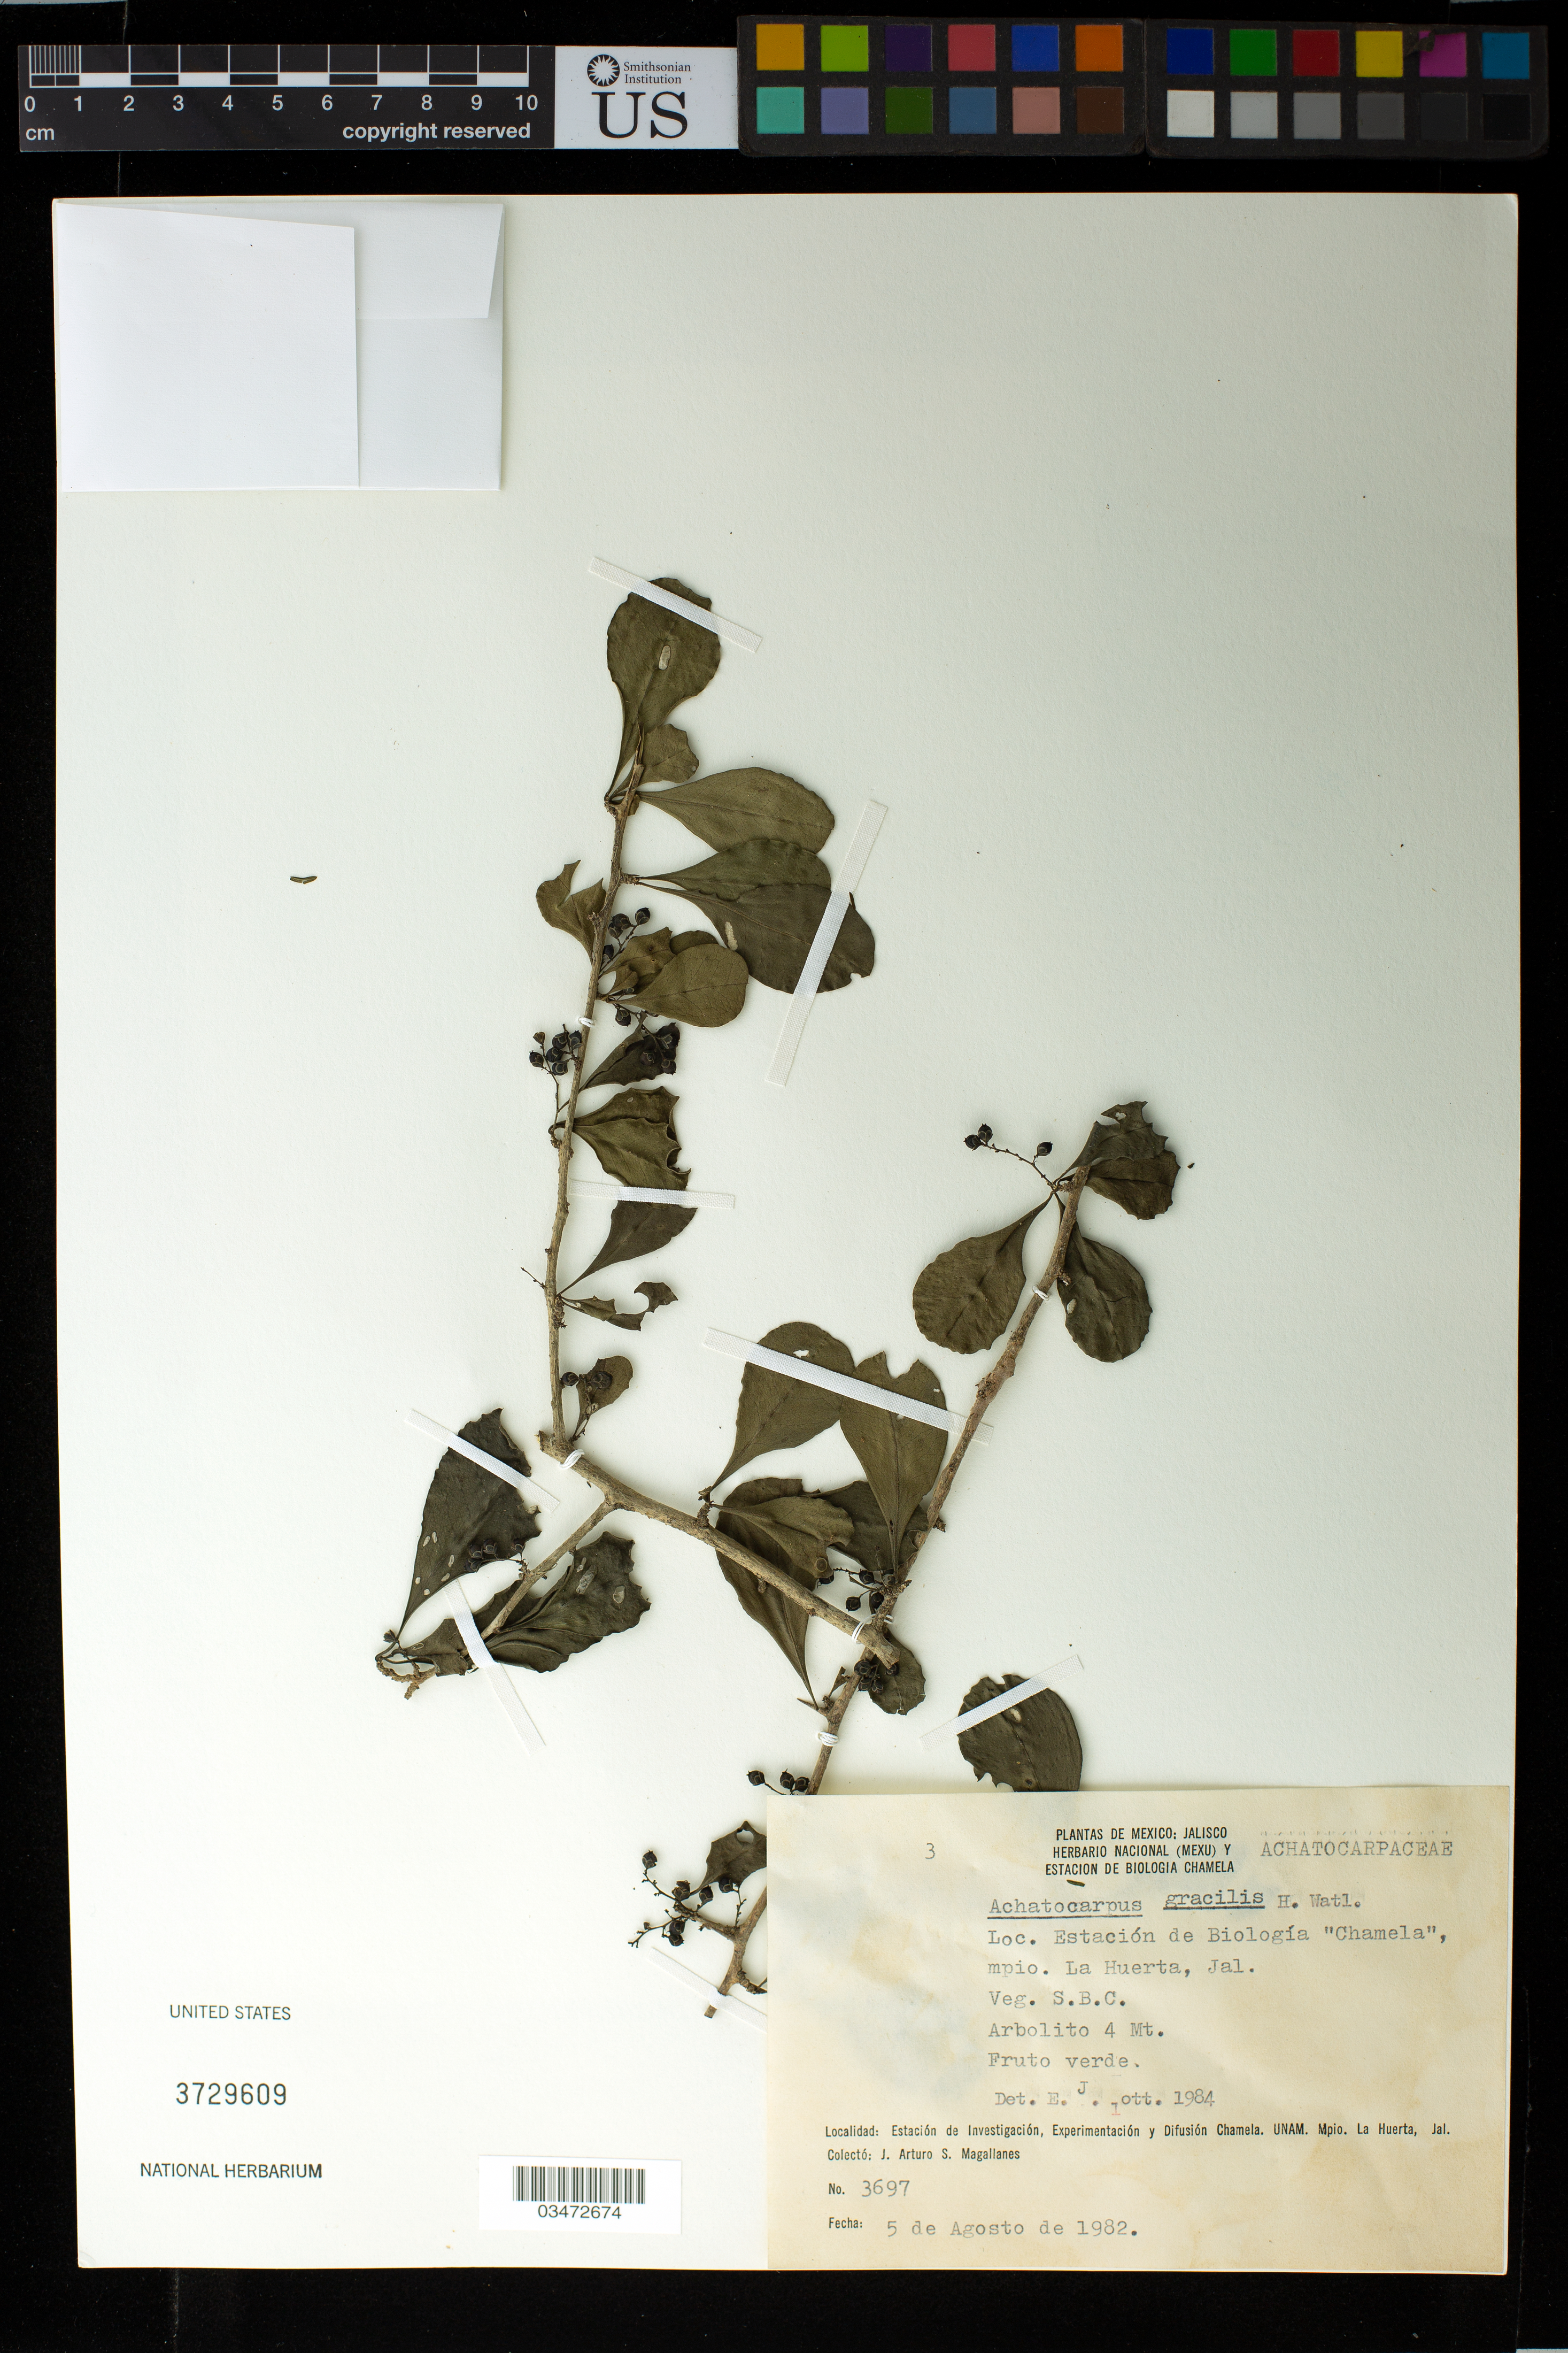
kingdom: Plantae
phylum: Tracheophyta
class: Magnoliopsida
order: Caryophyllales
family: Achatocarpaceae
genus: Achatocarpus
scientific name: Achatocarpus gracilis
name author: H. Walter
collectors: J. Magallanes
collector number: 3697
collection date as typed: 5 Aug 1982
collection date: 1982-08-05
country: Mexico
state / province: Jalisco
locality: Estacion de Biologia "Chamela", mpio. La Huerta, Jal.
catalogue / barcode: US 3729609